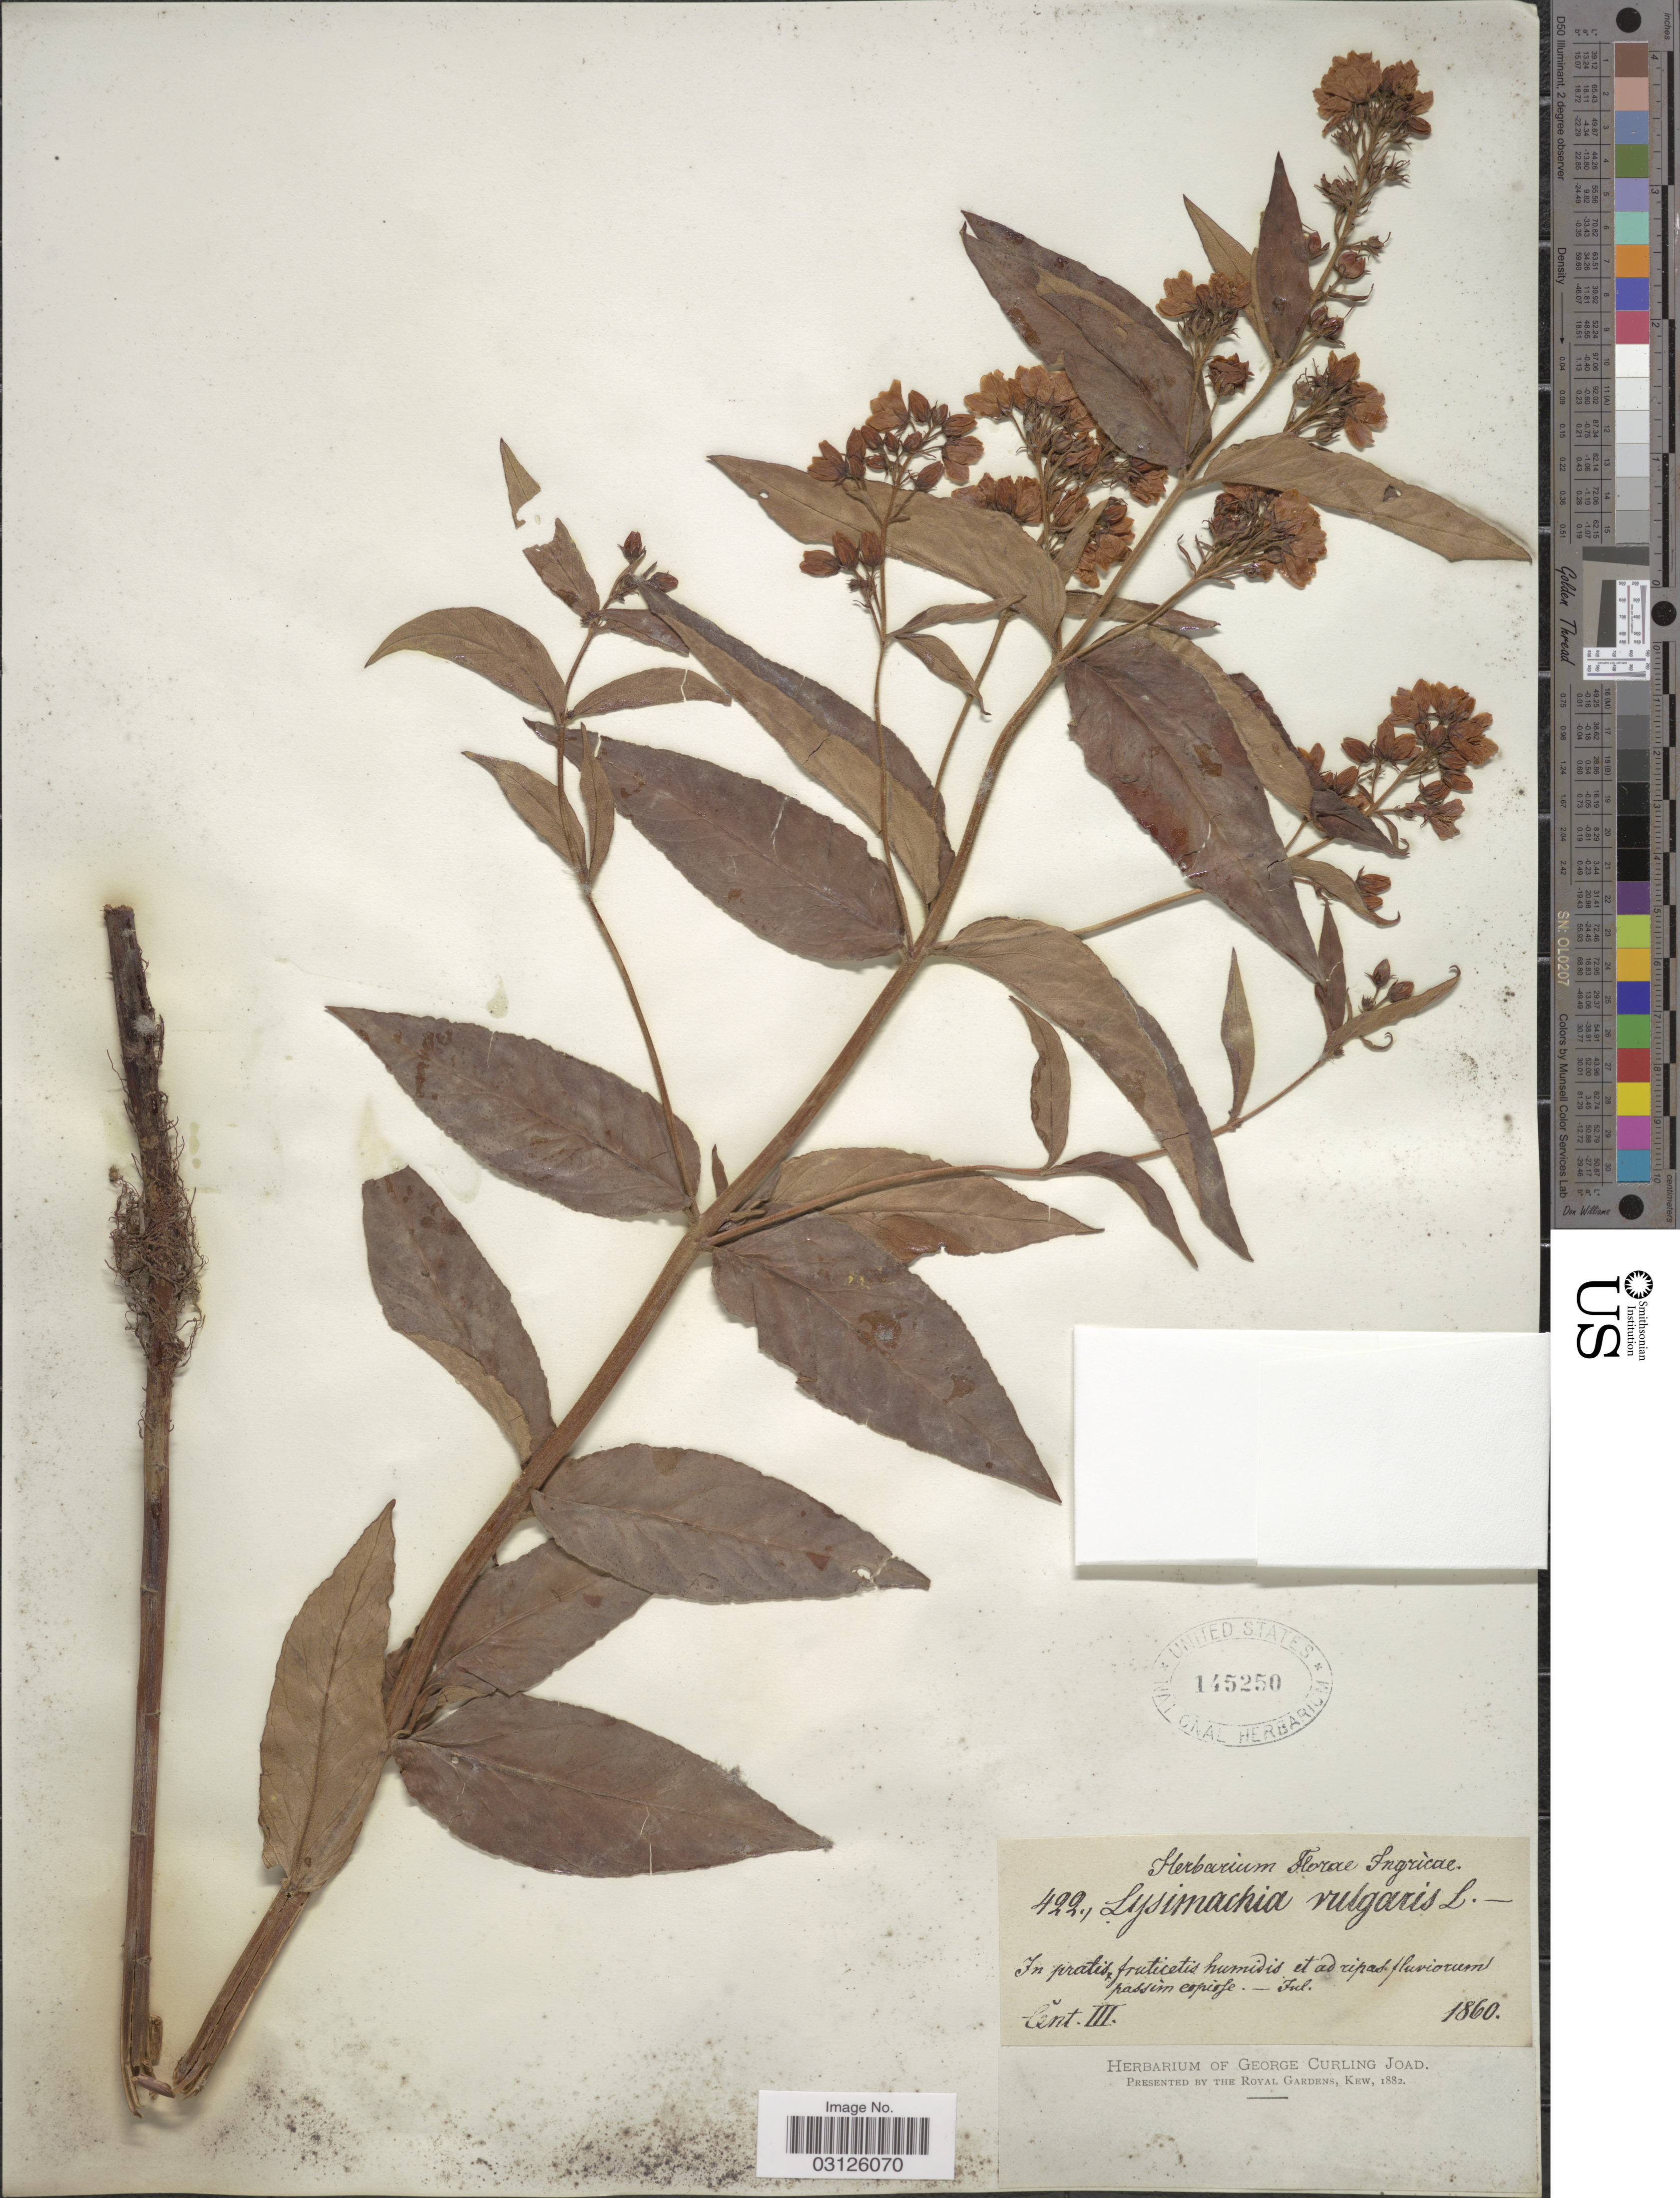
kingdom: Plantae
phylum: Tracheophyta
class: Magnoliopsida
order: Ericales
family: Primulaceae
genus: Lysimachia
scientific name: Lysimachia thyrsiflora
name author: L.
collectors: ex herb. Florae Ingricae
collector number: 422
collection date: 1860-07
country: Finland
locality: In pratis fruticetis humidis et ad ripas fluviorum passim copiose.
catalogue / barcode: US 145250